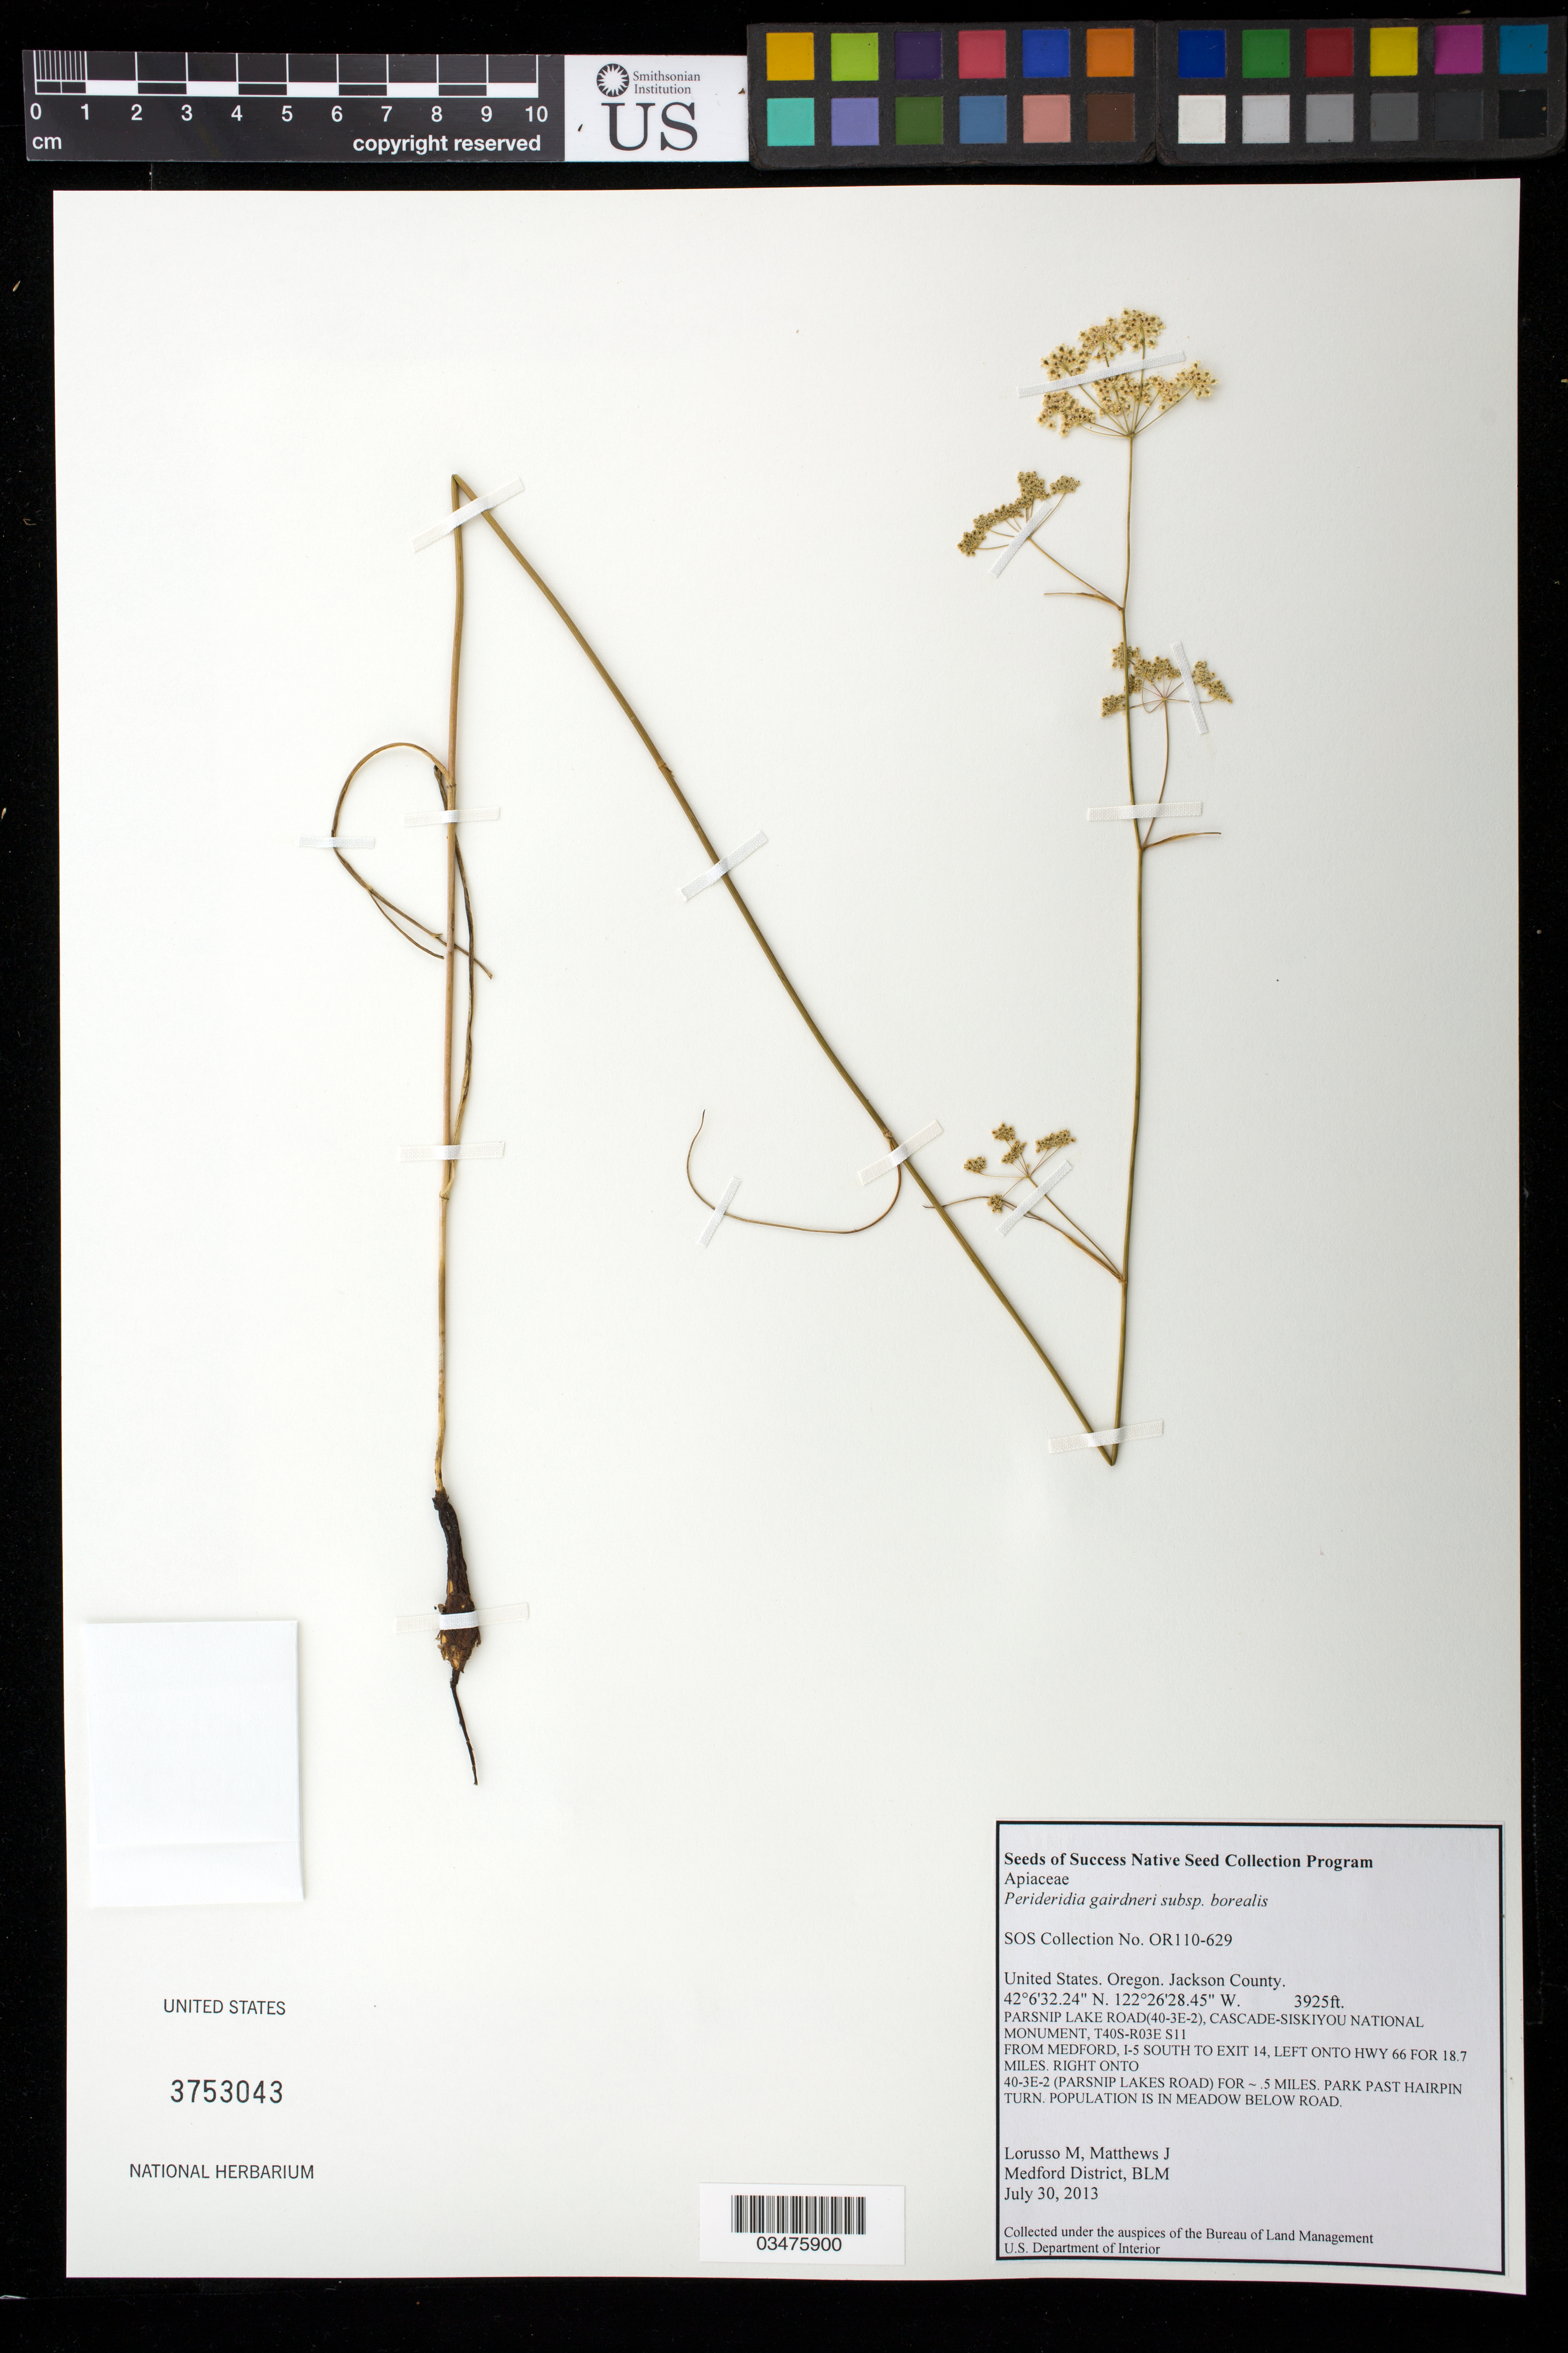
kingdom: Plantae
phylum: Tracheophyta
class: Magnoliopsida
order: Apiales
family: Apiaceae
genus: Perideridia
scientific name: Perideridia gairdneri subsp. borealis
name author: T.I. Chuang & Constance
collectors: M. Lorusso & J. Matthews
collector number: OR110-629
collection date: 2013-07-30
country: United States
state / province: Oregon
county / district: Jackson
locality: Parsnip Lake Road, Cascade-Siskiyou National Monument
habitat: Meadow below road.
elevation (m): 1196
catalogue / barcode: US 3753043